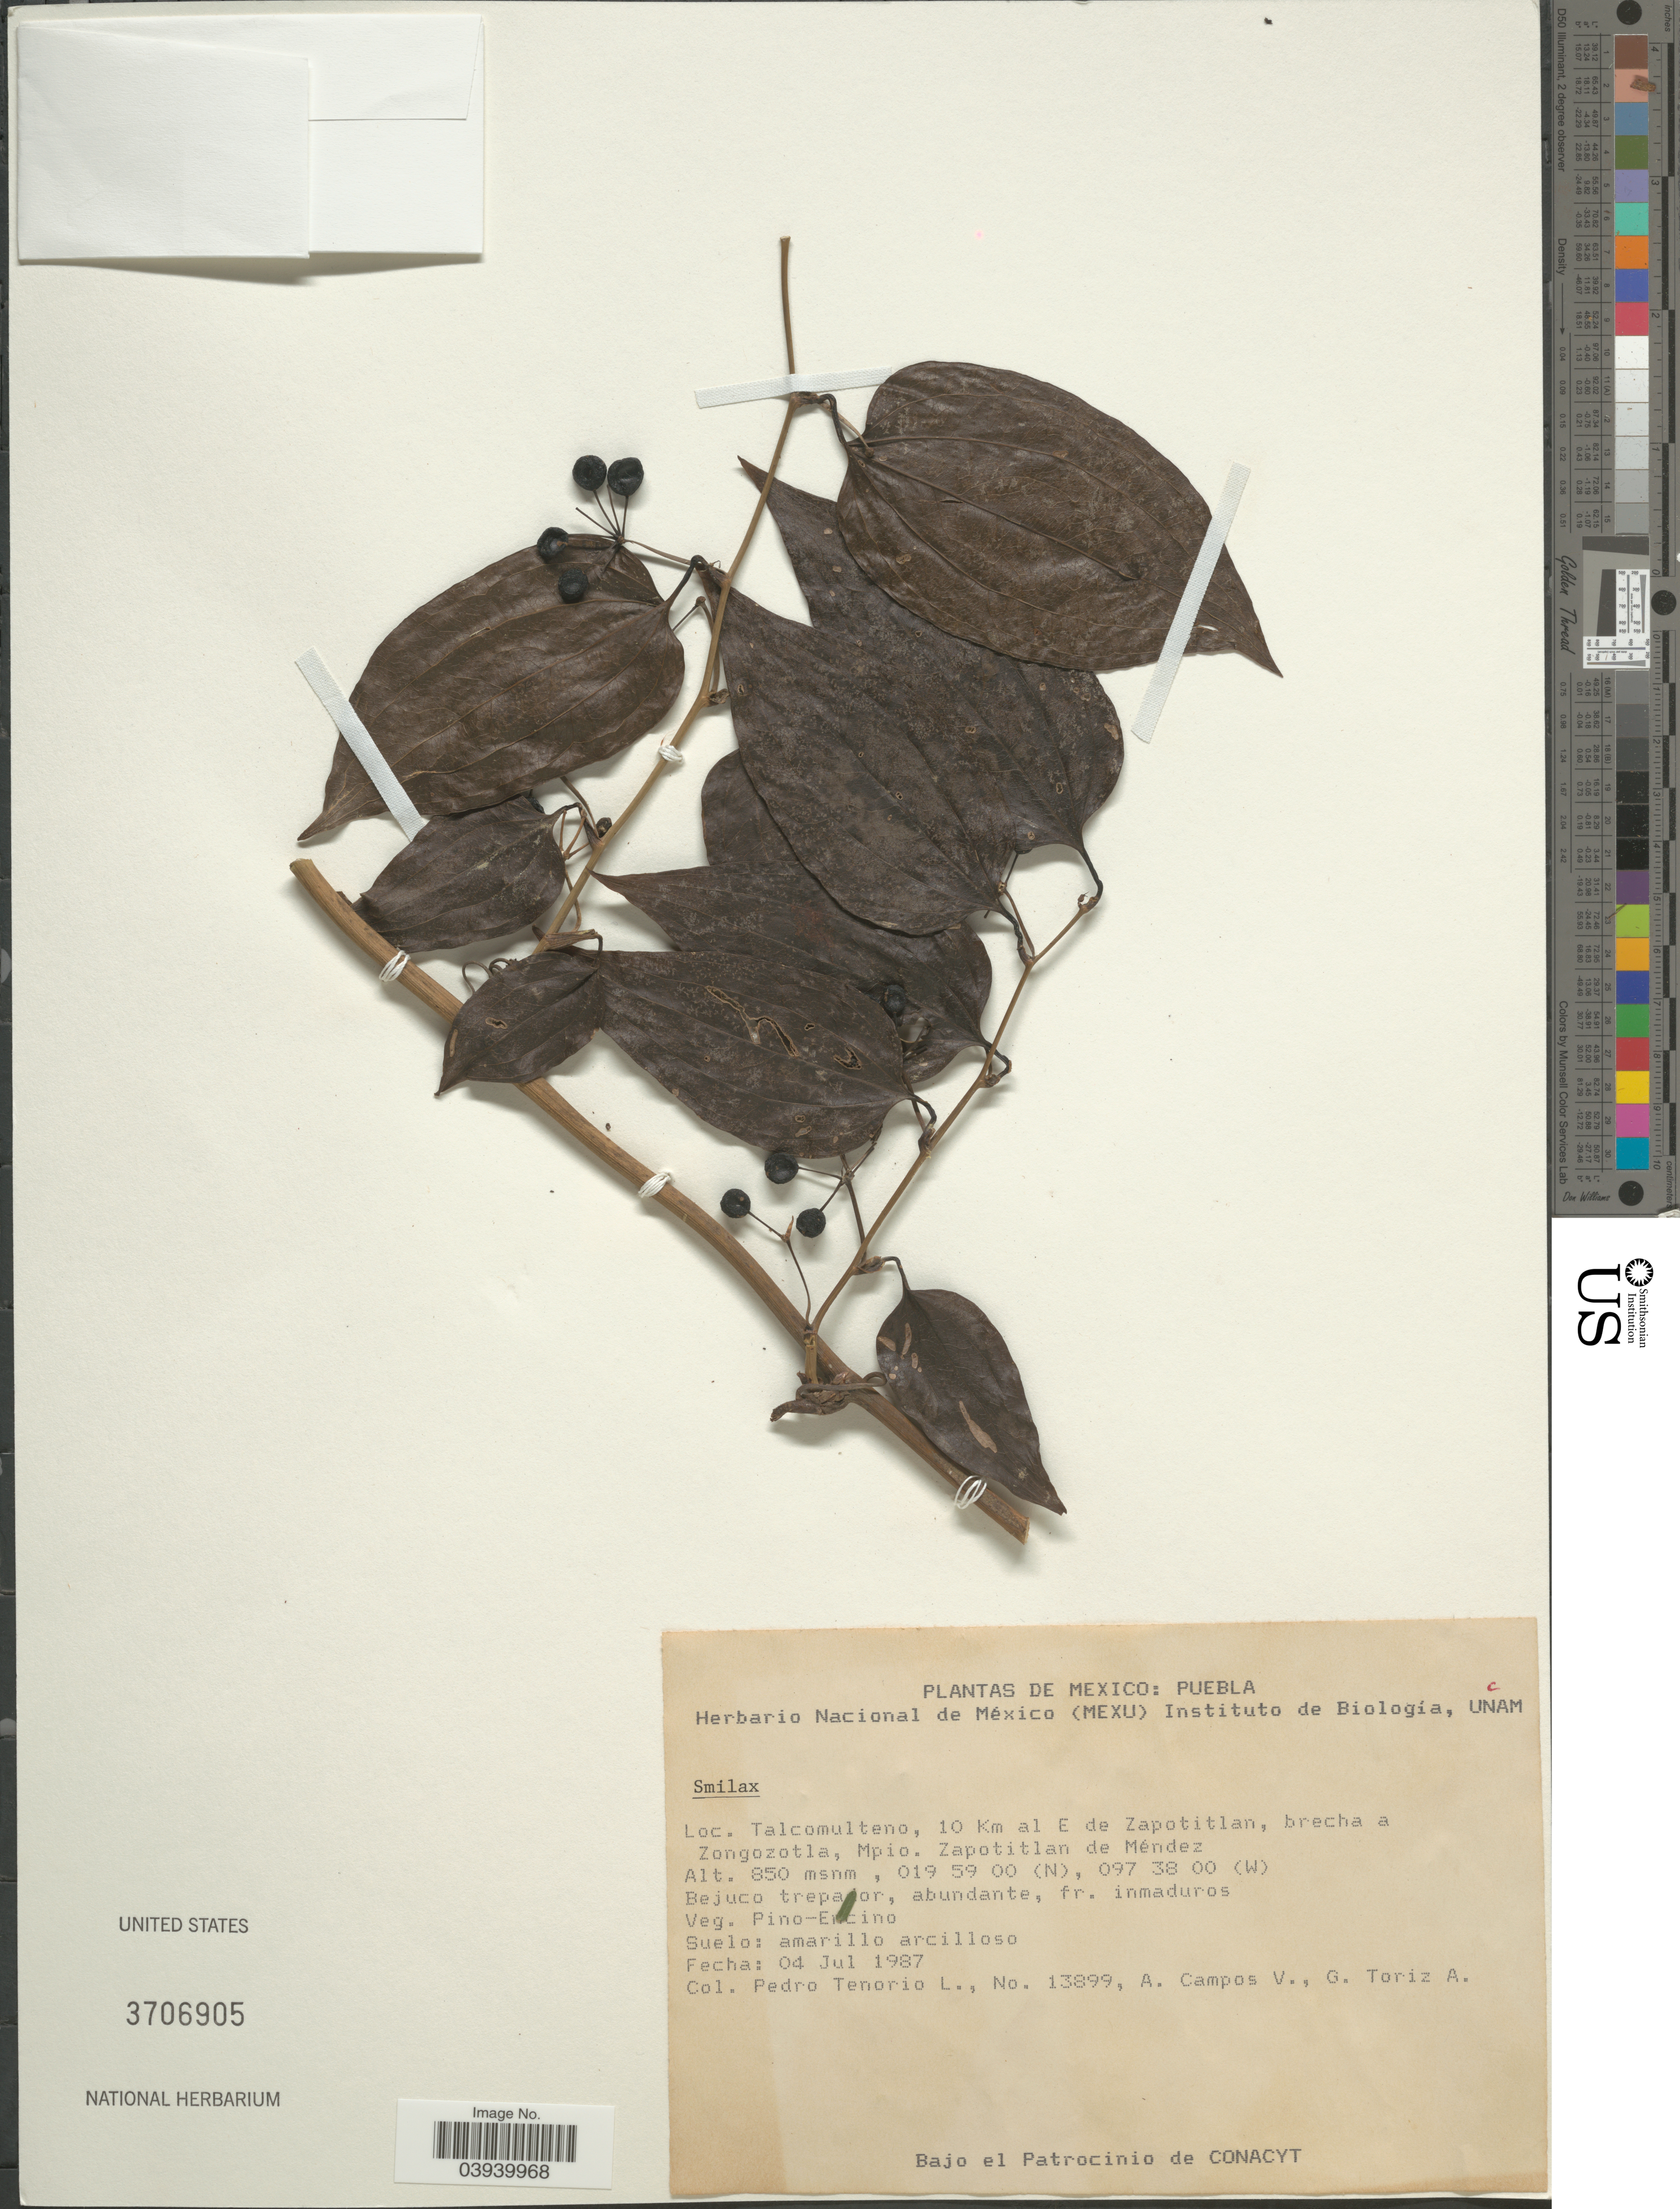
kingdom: Plantae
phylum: Tracheophyta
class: Liliopsida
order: Liliales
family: Smilacaceae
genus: Smilax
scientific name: Smilax sp.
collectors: P. Tenorio L., A. Campos V. & G. Toriz A.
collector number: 13899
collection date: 1987-07-04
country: Mexico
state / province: Puebla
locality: Talcomulteno, 10 Km al E de Zapotitlan, brecha a Zongozotla, Mpio. Zapotitlan de Méndez.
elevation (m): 850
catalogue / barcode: US 3706905